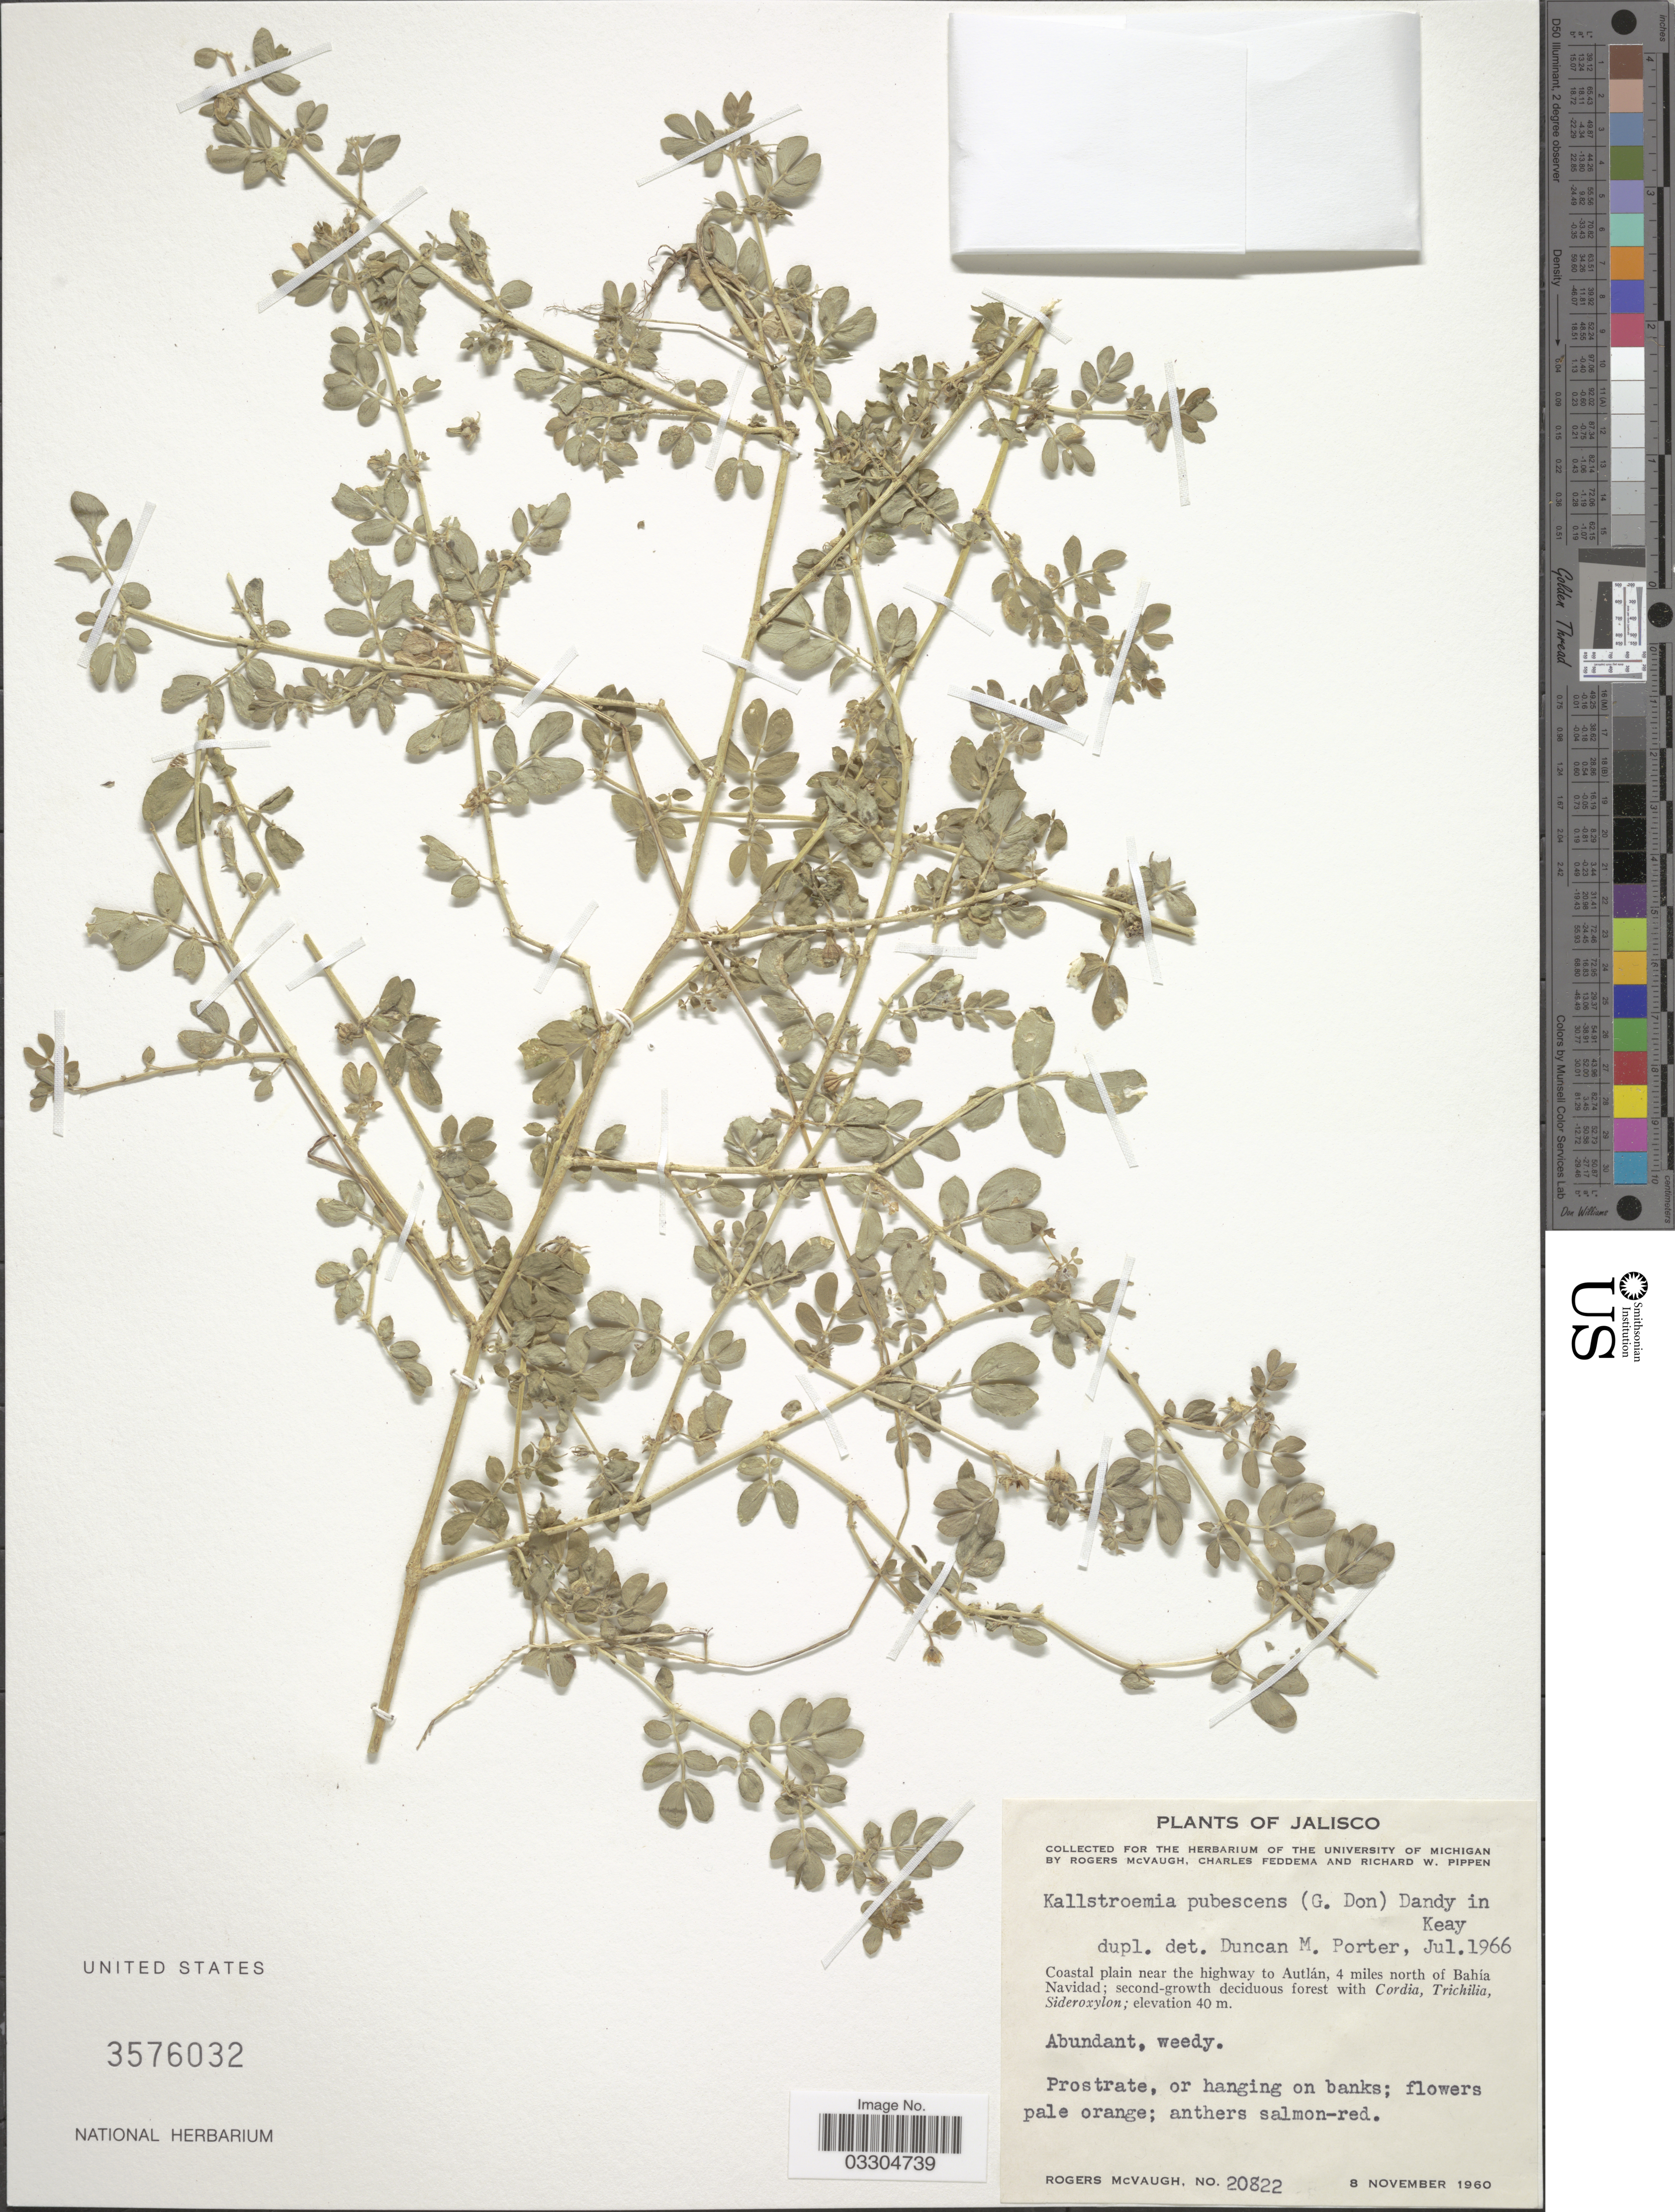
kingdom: Plantae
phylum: Tracheophyta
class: Magnoliopsida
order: Zygophyllales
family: Zygophyllaceae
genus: Kallstroemia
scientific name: Kallstroemia pubescens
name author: (G. Don) Dandy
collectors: R. McVaugh, C. Feddema & R. W. Pippen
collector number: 20822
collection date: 1960-11-08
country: Mexico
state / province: Jalisco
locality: Near the highway to Autlán, 4 miles north of Bahía Navidad.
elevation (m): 40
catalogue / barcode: US 3576032